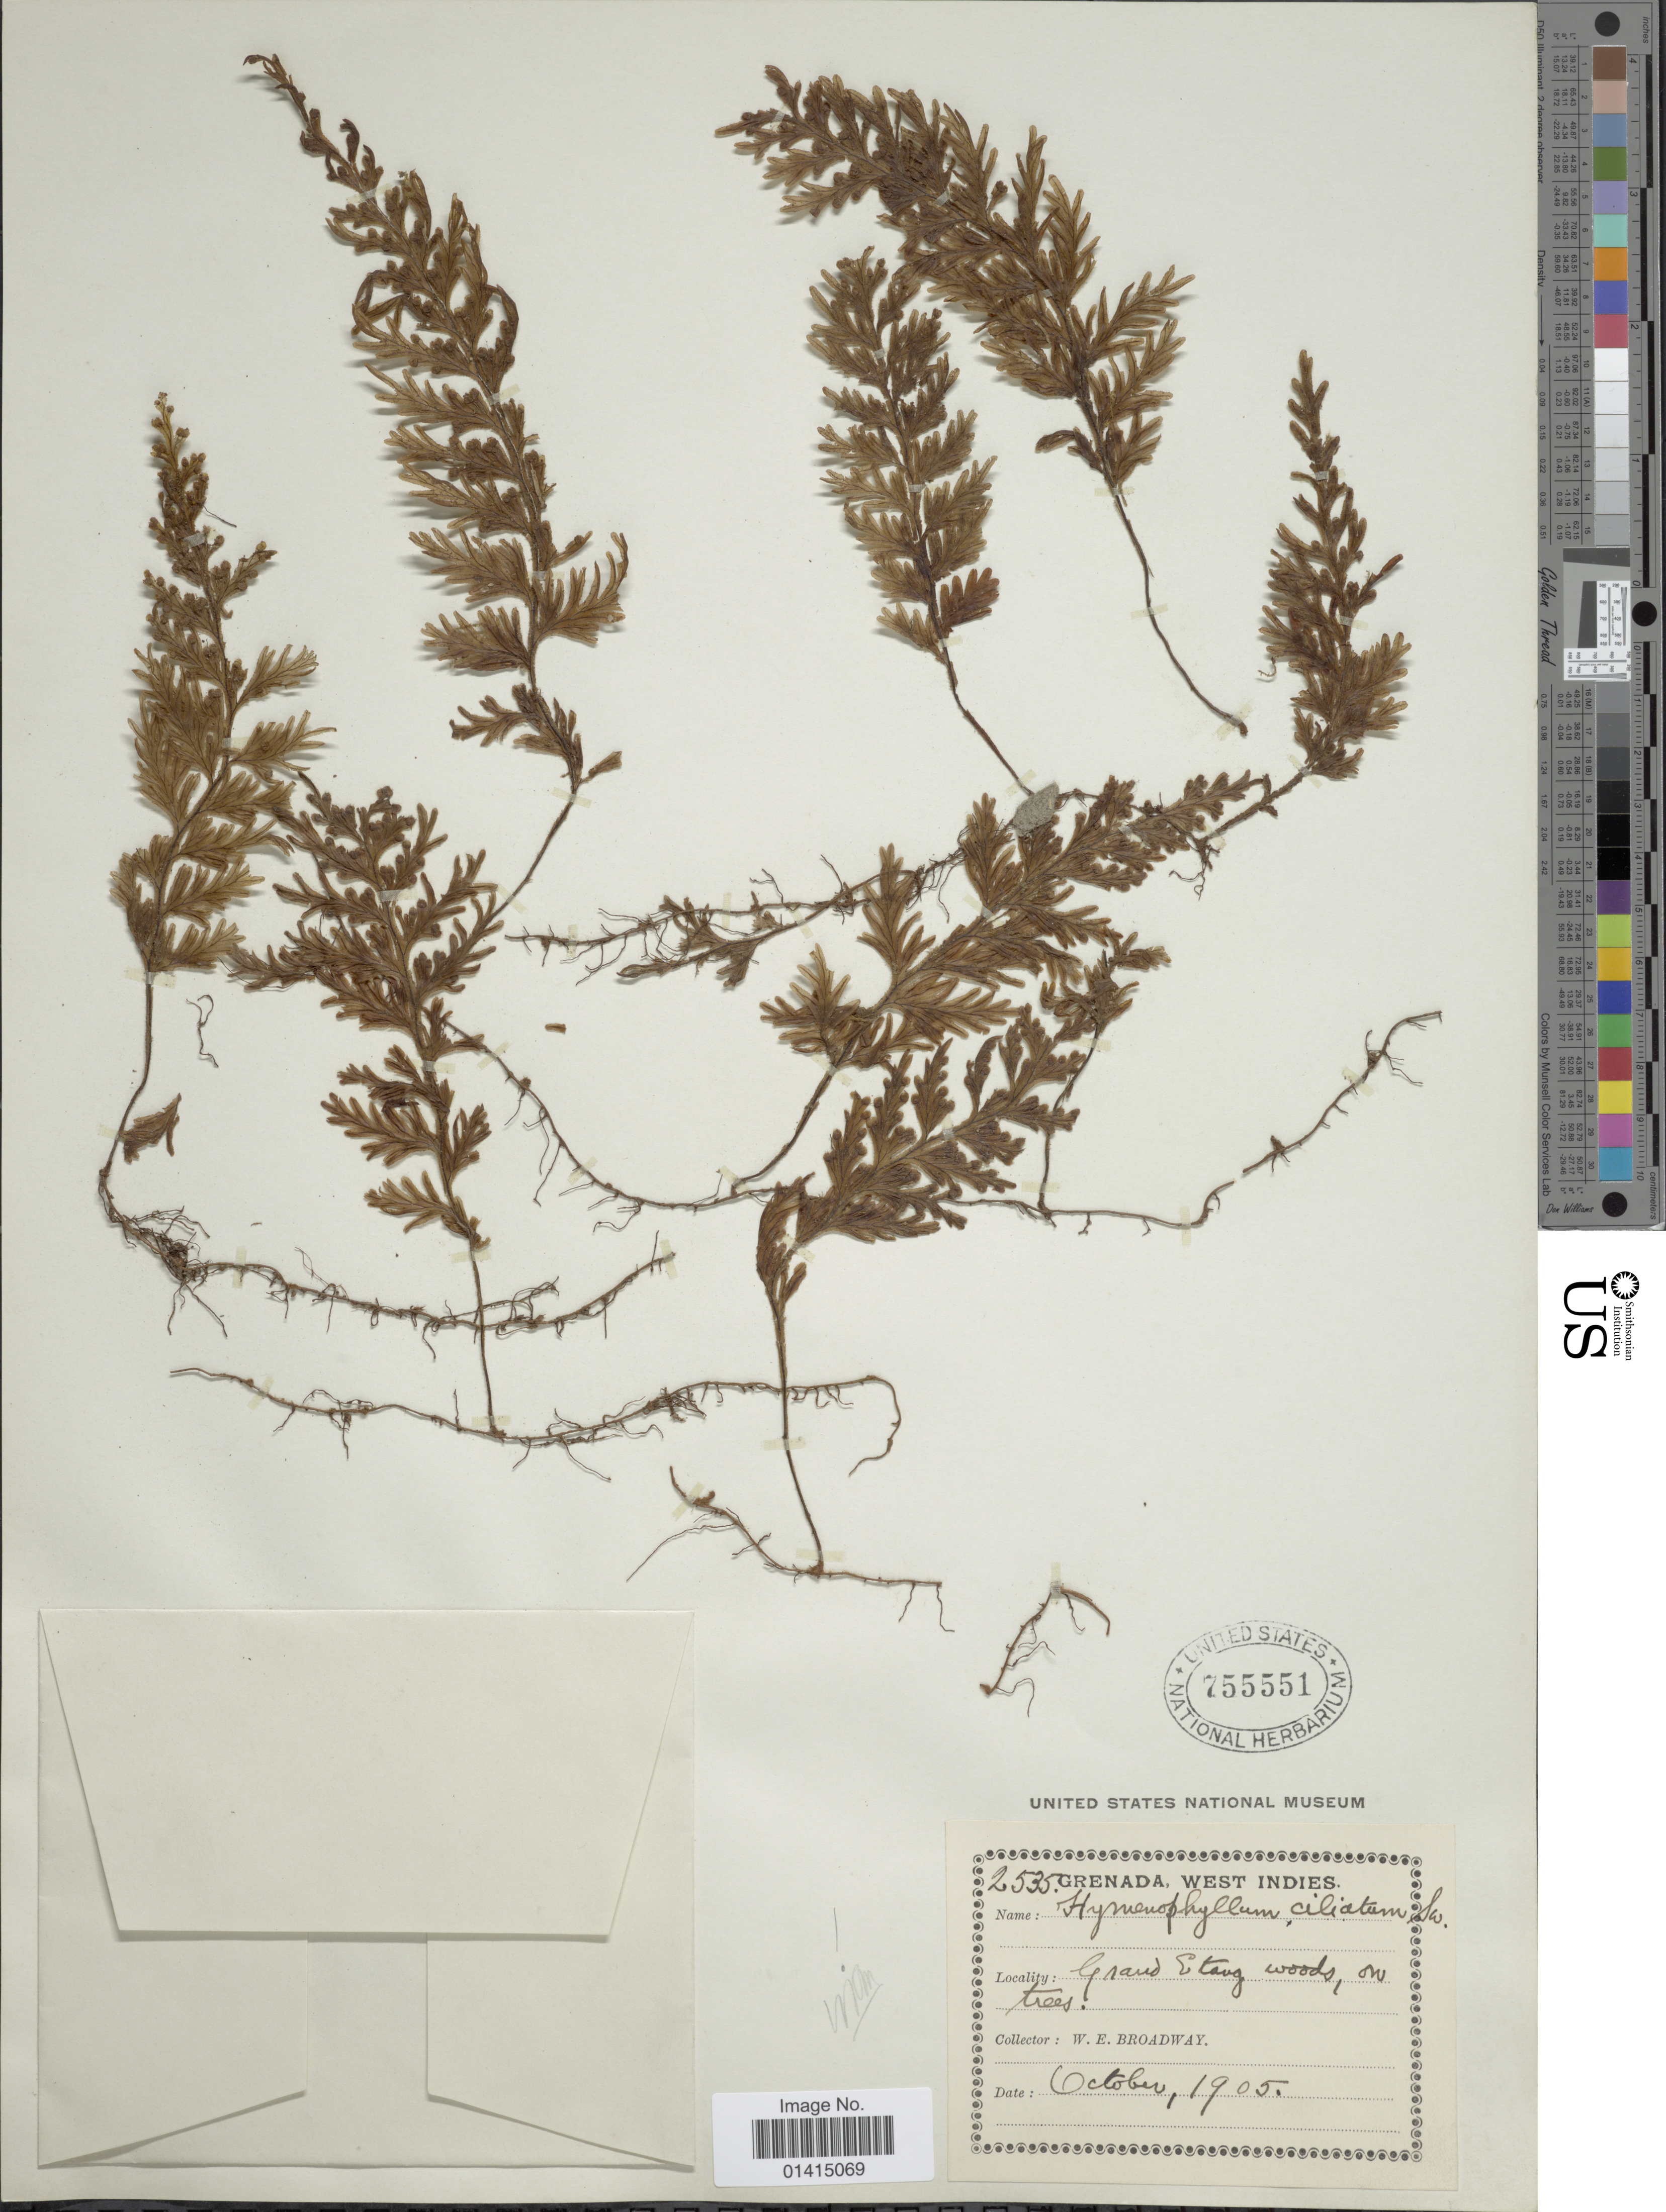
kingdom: Plantae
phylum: Tracheophyta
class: Polypodiopsida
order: Hymenophyllales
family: Hymenophyllaceae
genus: Hymenophyllum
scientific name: Hymenophyllum hirtellum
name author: Sw. in Schrad.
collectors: W. E. Broadway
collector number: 2535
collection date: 1905-10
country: Grenada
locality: Grenada, West Indies, Grand Etang woods, on trees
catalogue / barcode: US 755551